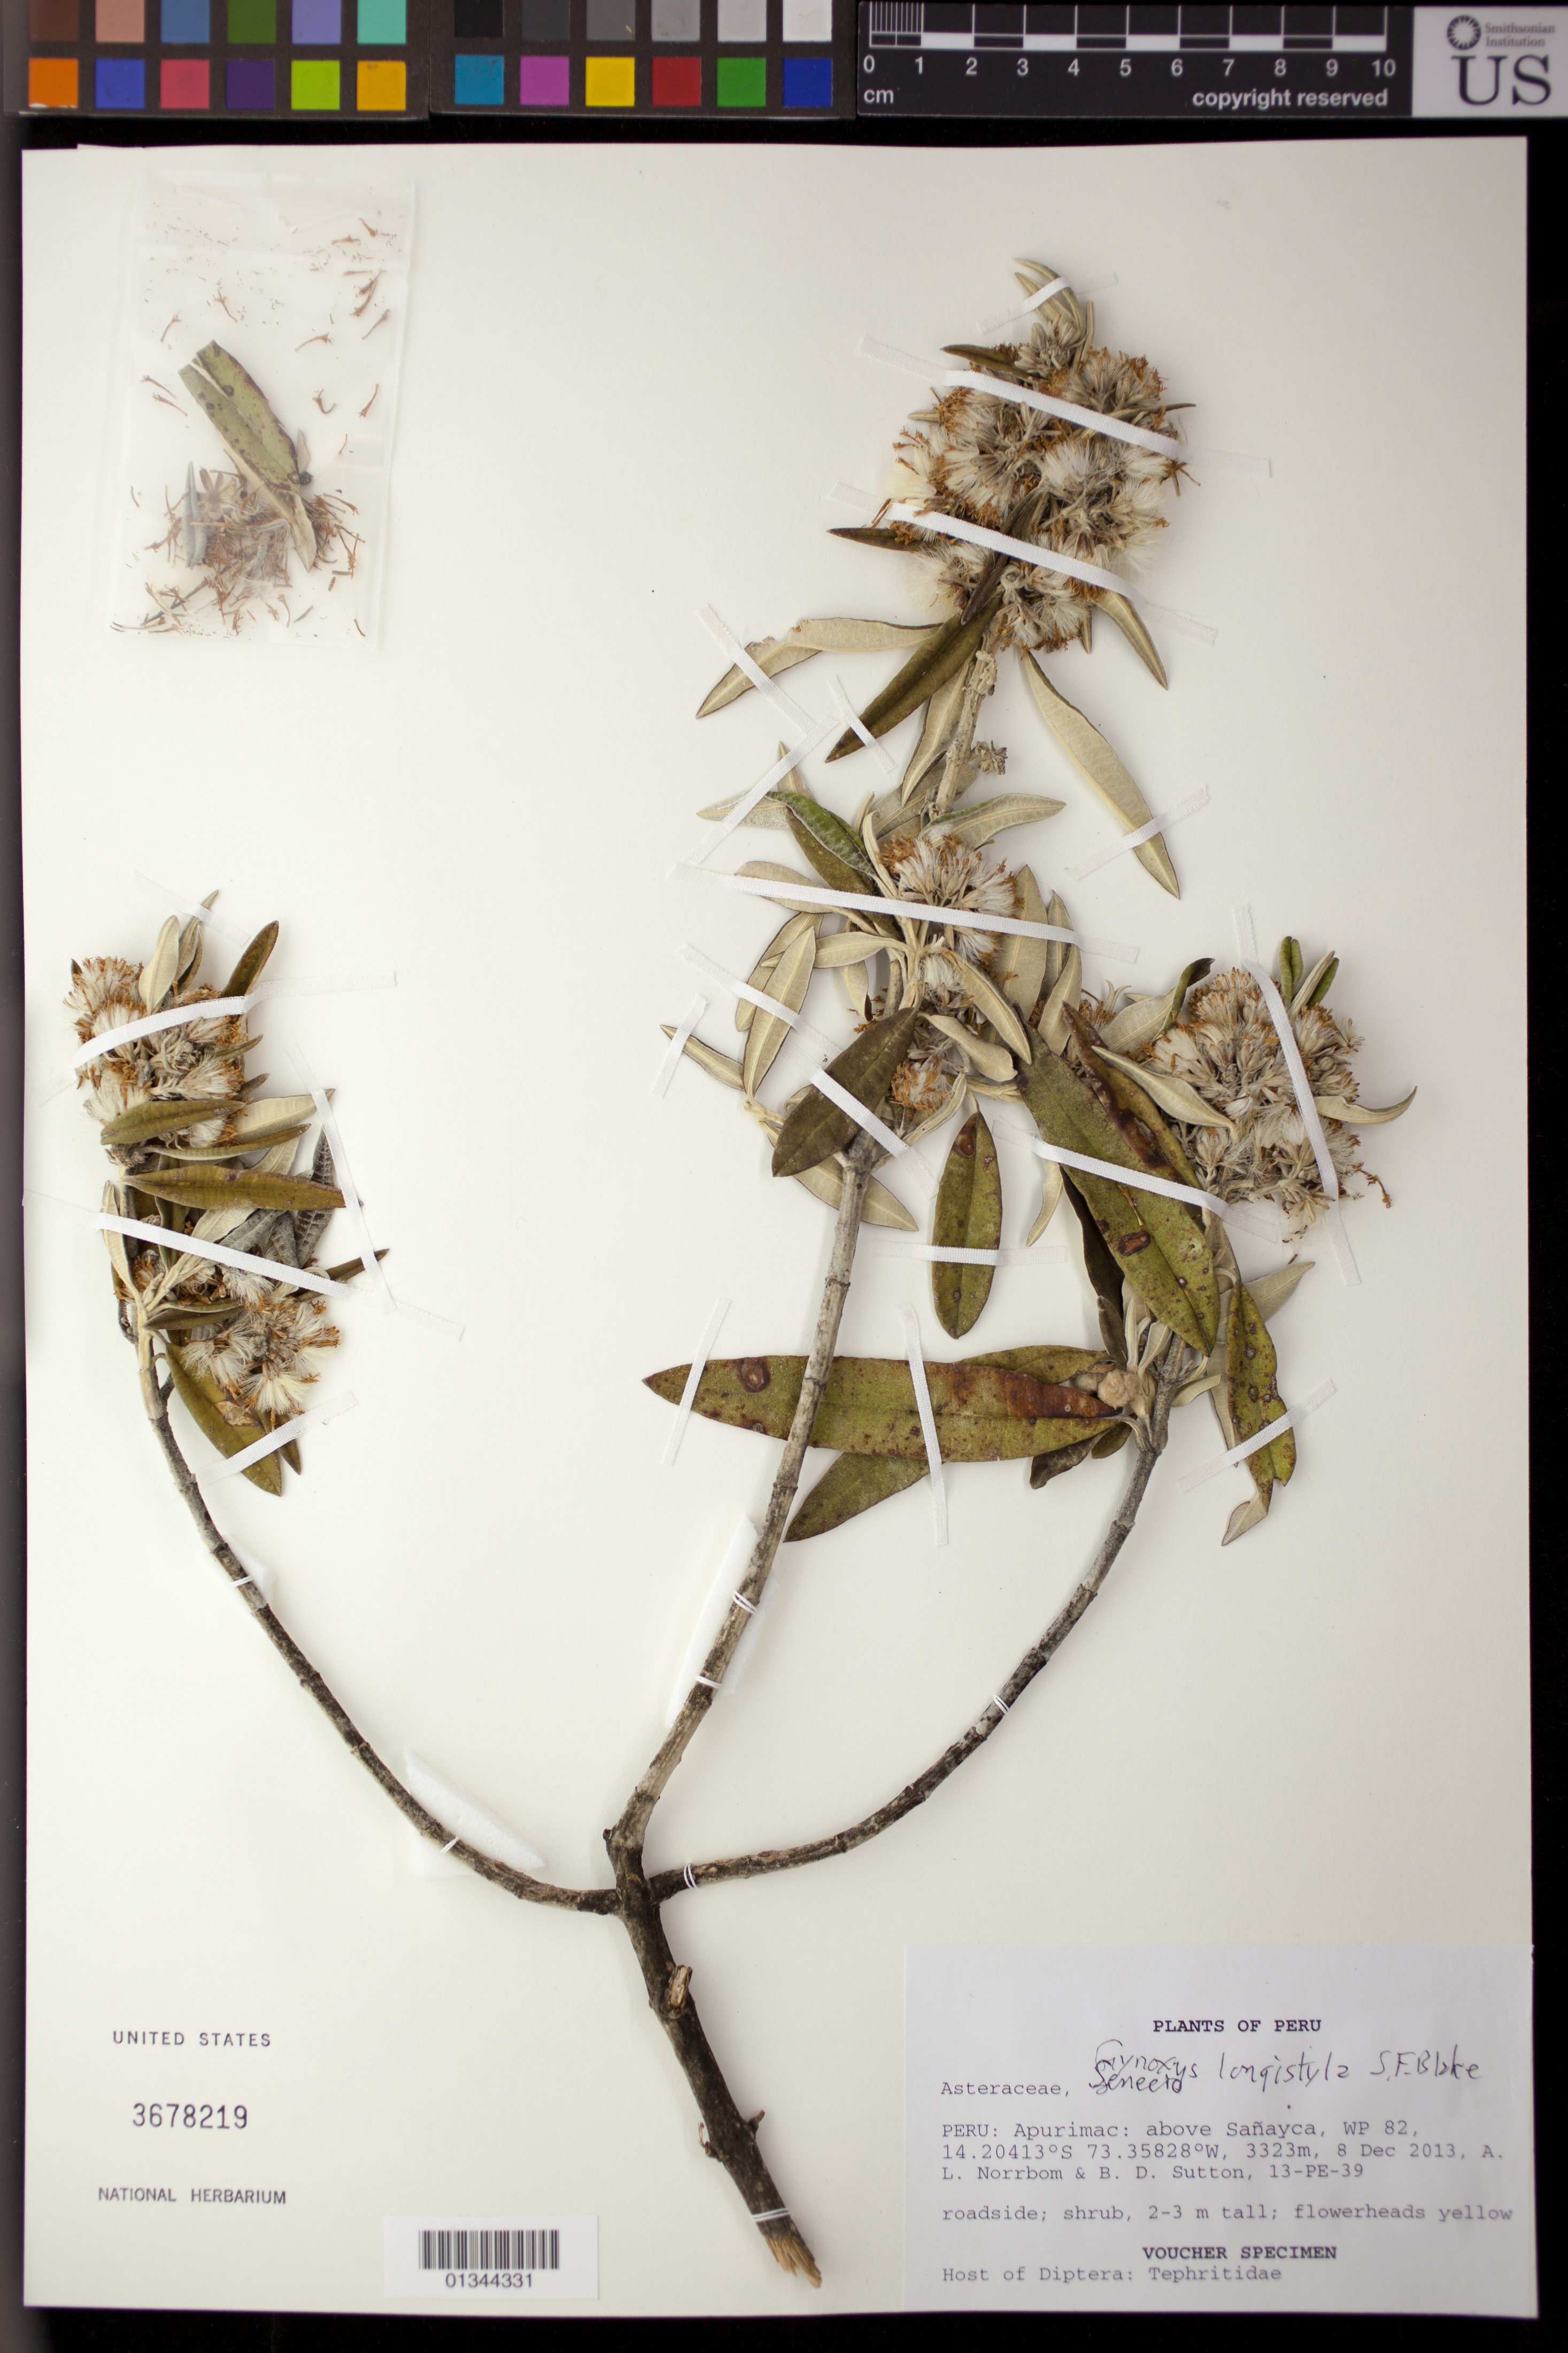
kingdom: Plantae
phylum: Tracheophyta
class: Magnoliopsida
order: Asterales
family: Asteraceae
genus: Nordenstamia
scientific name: Nordenstamia longistyla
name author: (Greenm. & Cuatrec.) B. Nord.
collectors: A. L. Norrbom & B. Sutton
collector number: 13-PE-39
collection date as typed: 8 Dec 2013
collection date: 2013-12-08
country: Peru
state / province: Apurímac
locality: Above Sañayca, WP 82.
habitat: Roadside.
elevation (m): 3323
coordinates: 14.20413 S, 73.35828 W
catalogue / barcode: US 3678219